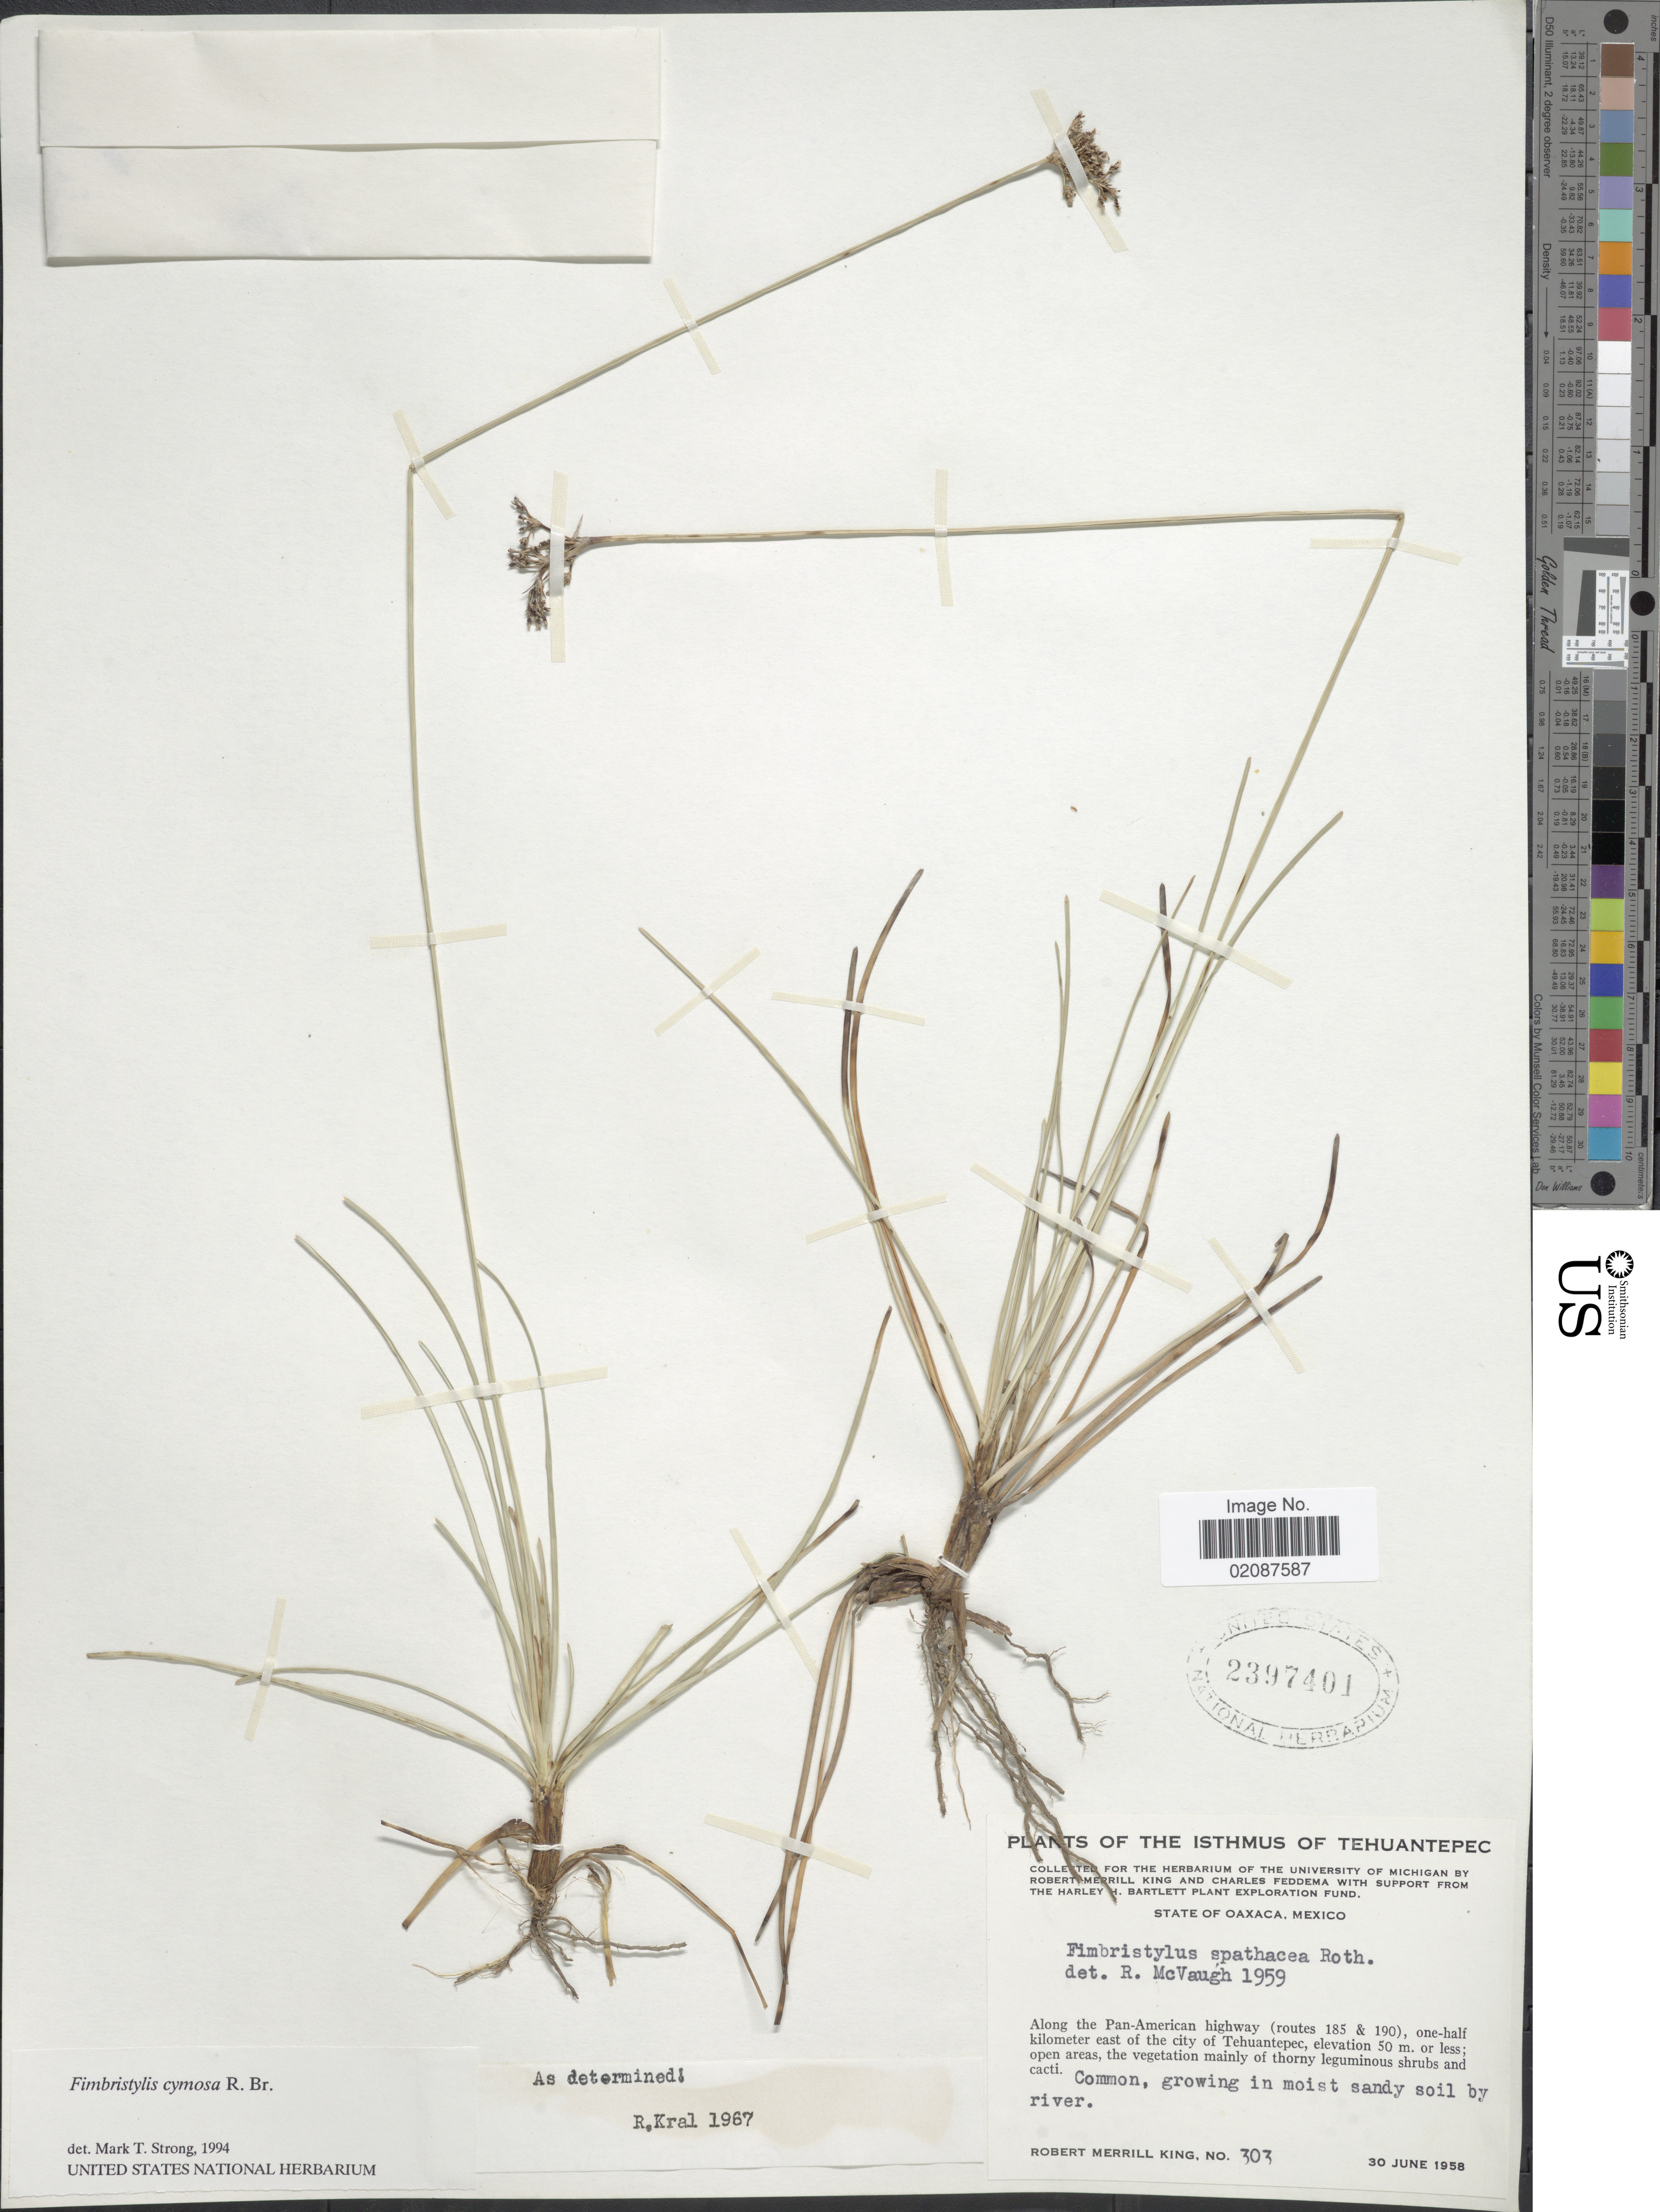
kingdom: Plantae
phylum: Tracheophyta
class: Liliopsida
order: Poales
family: Cyperaceae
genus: Fimbristylis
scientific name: Fimbristylis cymosa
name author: R. Br.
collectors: R. M. King & C. Feddema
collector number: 303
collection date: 1958-06-30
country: Mexico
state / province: Oaxaca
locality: State of Oaxaca, Mexico, Along the Pan-American Highway (routes 185 & 190), one-half kilometer east of the city of Tehuantepec, The Isthmus of Tehuantepec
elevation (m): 50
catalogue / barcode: US 2397401